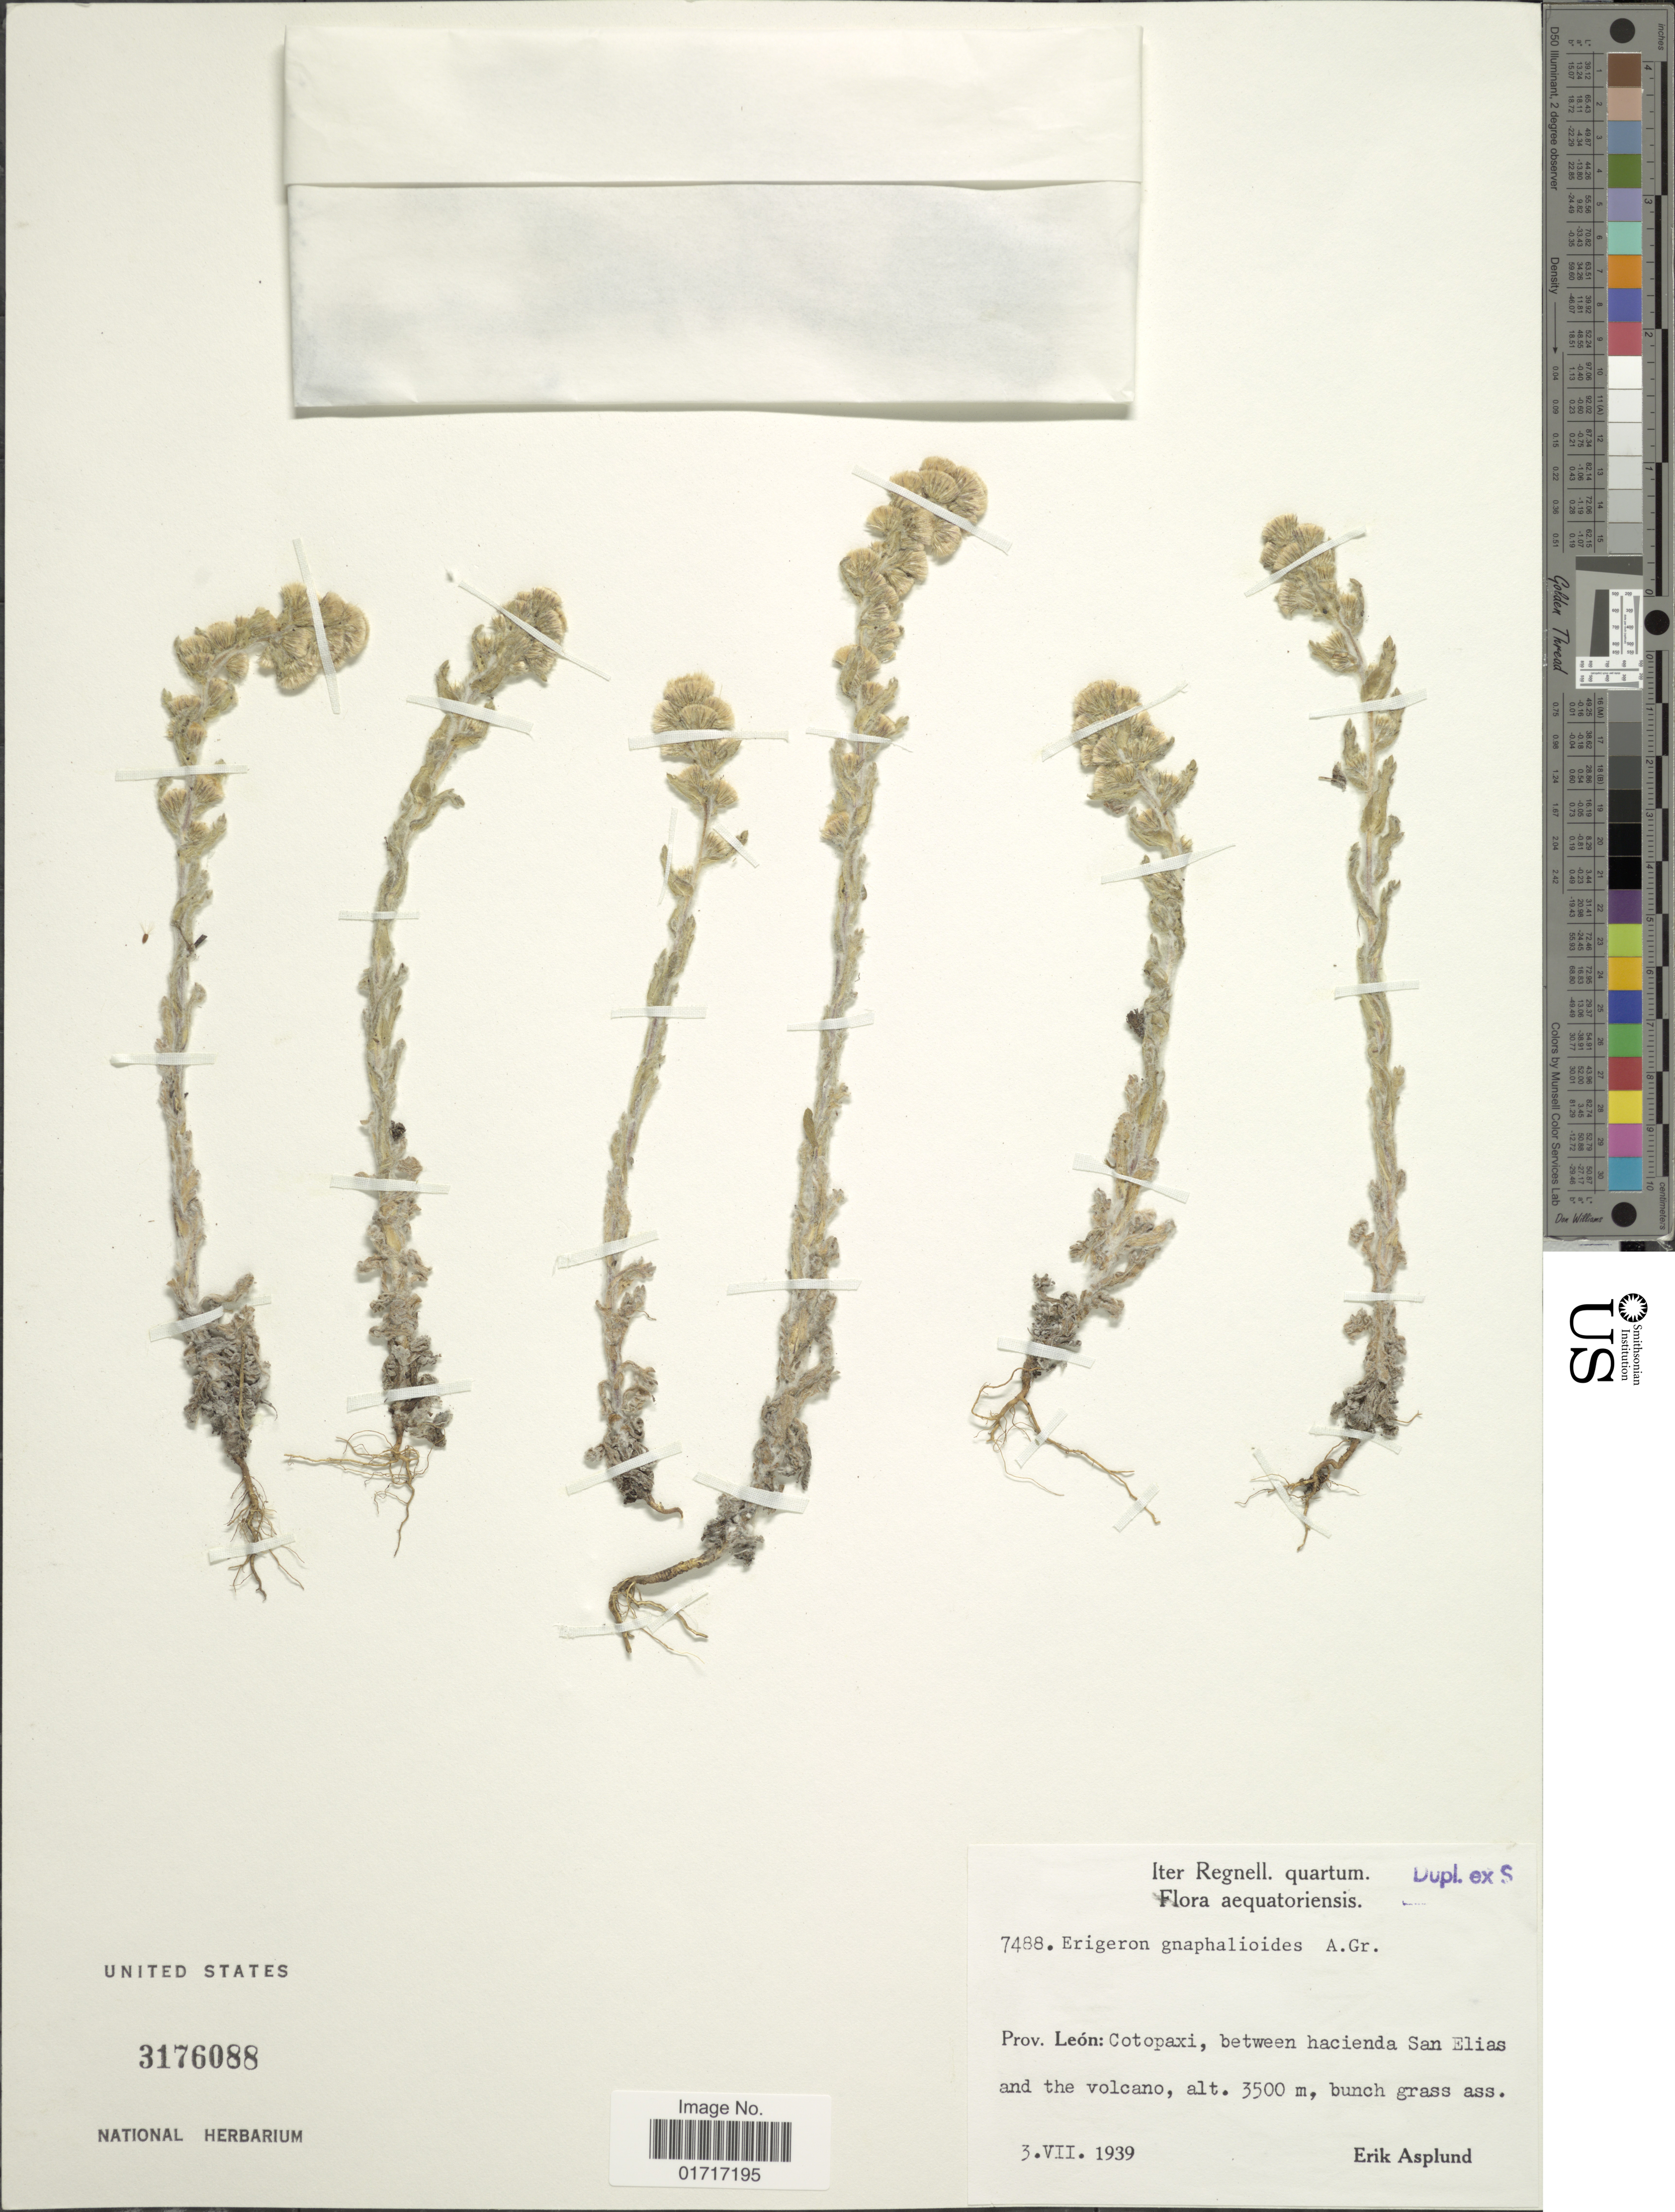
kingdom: Plantae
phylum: Tracheophyta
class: Magnoliopsida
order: Asterales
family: Asteraceae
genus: Conyza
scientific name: Conyza gnaphalioides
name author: Kunth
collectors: E. Asplund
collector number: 7488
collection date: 1939-07-03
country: Ecuador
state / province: Cotopaxi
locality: Aequatoriensis. Prov. Leon: Cotopaxi, between hacienda San Elias and the volcano.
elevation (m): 3500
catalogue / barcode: US 3176088